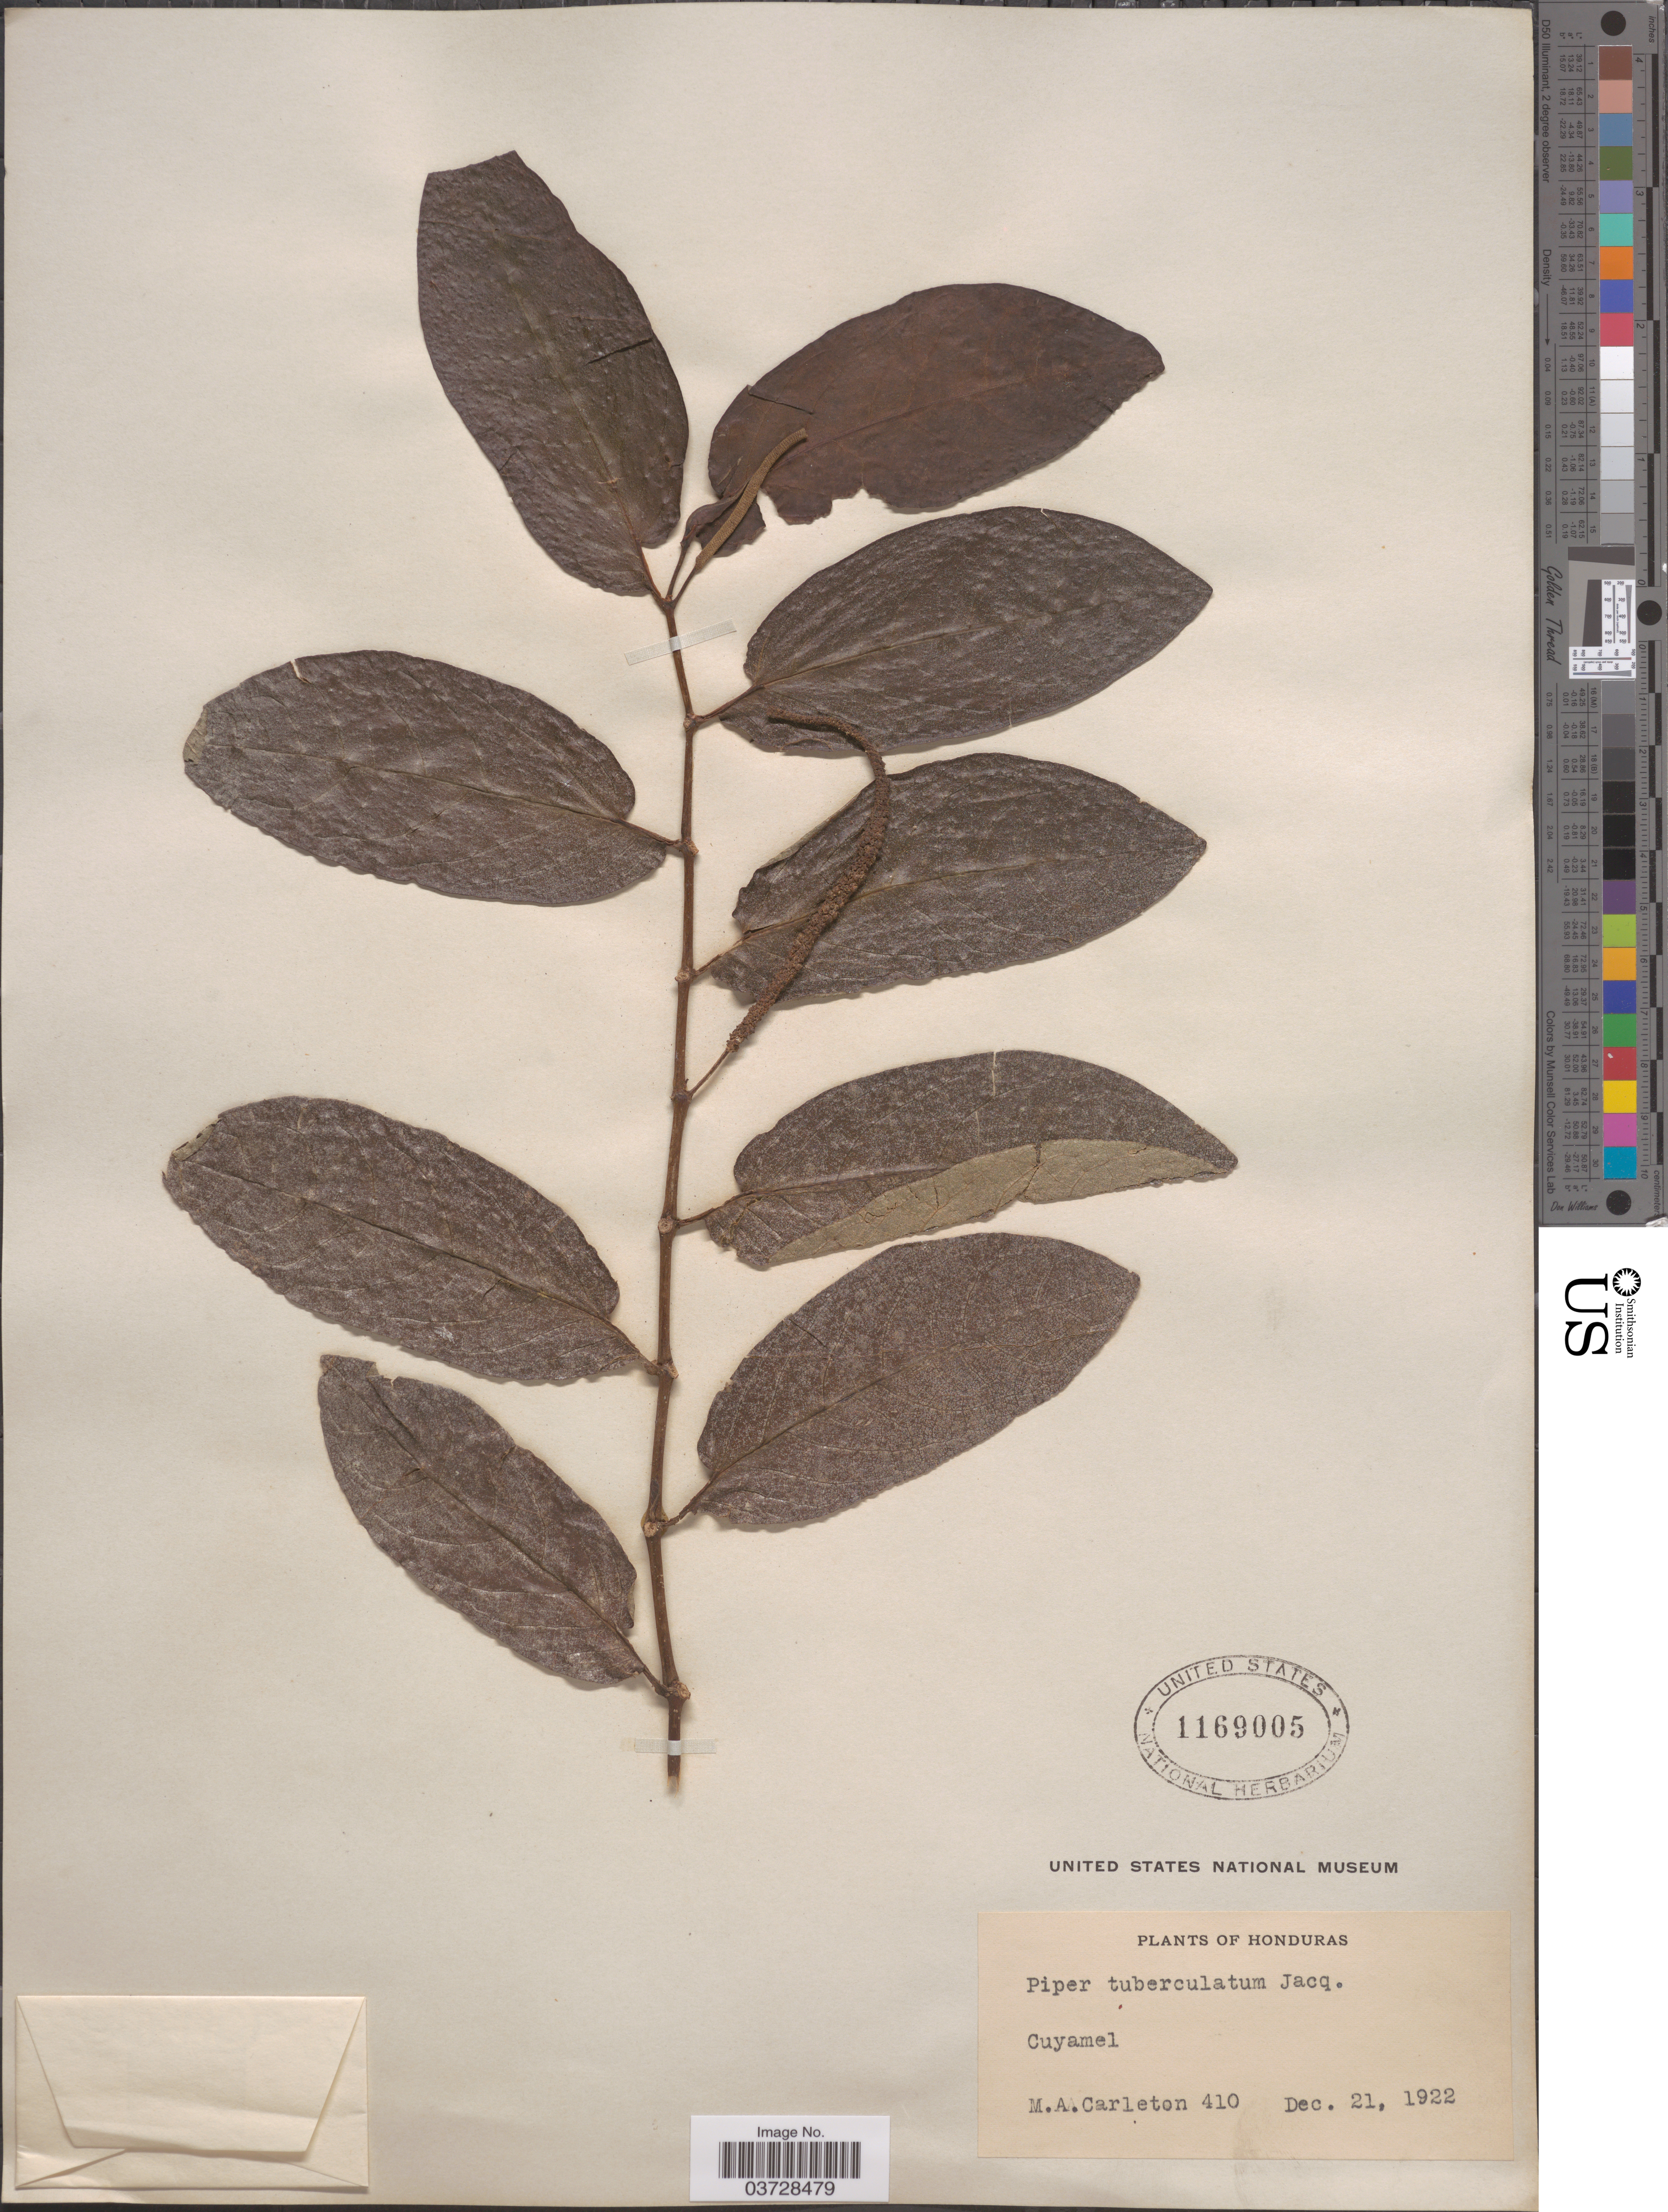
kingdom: Plantae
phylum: Tracheophyta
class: Magnoliopsida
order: Piperales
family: Piperaceae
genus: Piper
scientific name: Piper tuberculatum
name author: Jacq.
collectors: M. A. Carleton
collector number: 410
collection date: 1922-12-21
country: Belize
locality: Cuyamel.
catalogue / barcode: US 1169005